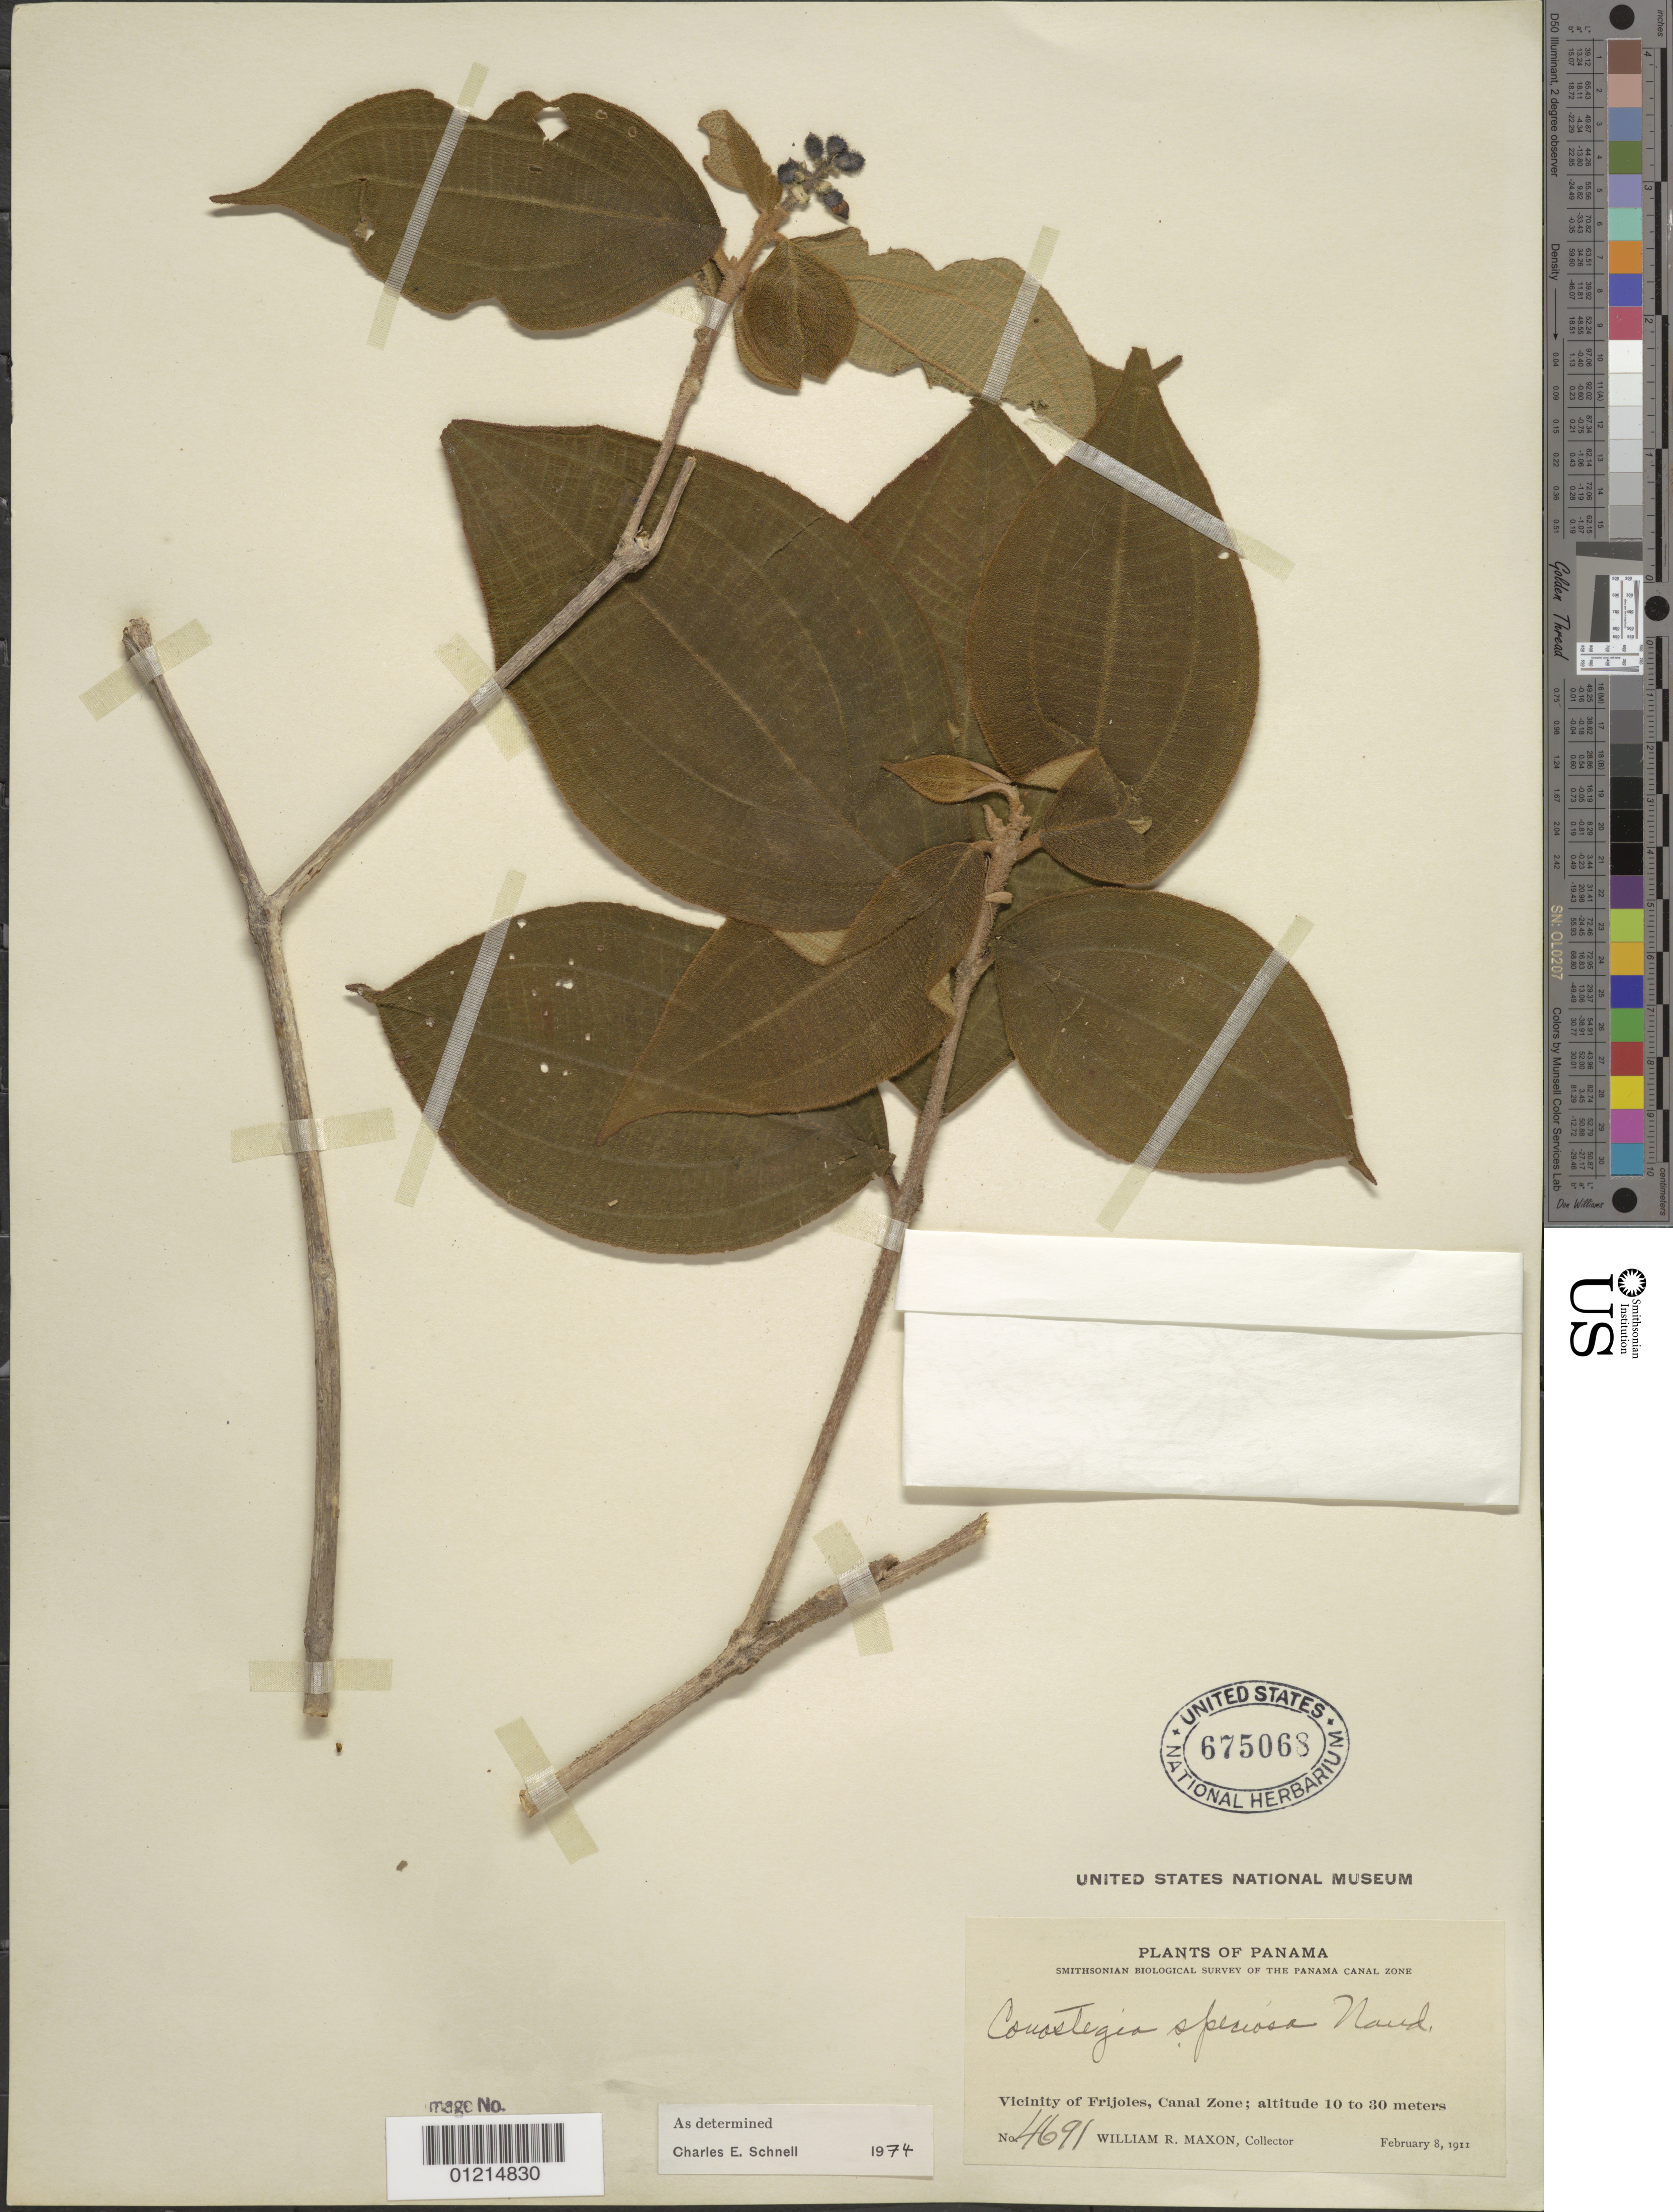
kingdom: Plantae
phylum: Tracheophyta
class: Magnoliopsida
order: Myrtales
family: Melastomataceae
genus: Conostegia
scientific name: Conostegia speciosa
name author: Naudin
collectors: W. R. Maxon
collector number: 4691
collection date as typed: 08 Feb 1911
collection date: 1911-02-08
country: Panama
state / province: Colón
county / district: Canal Zone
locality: Vicinity of Frijoles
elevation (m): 10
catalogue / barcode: US 675068